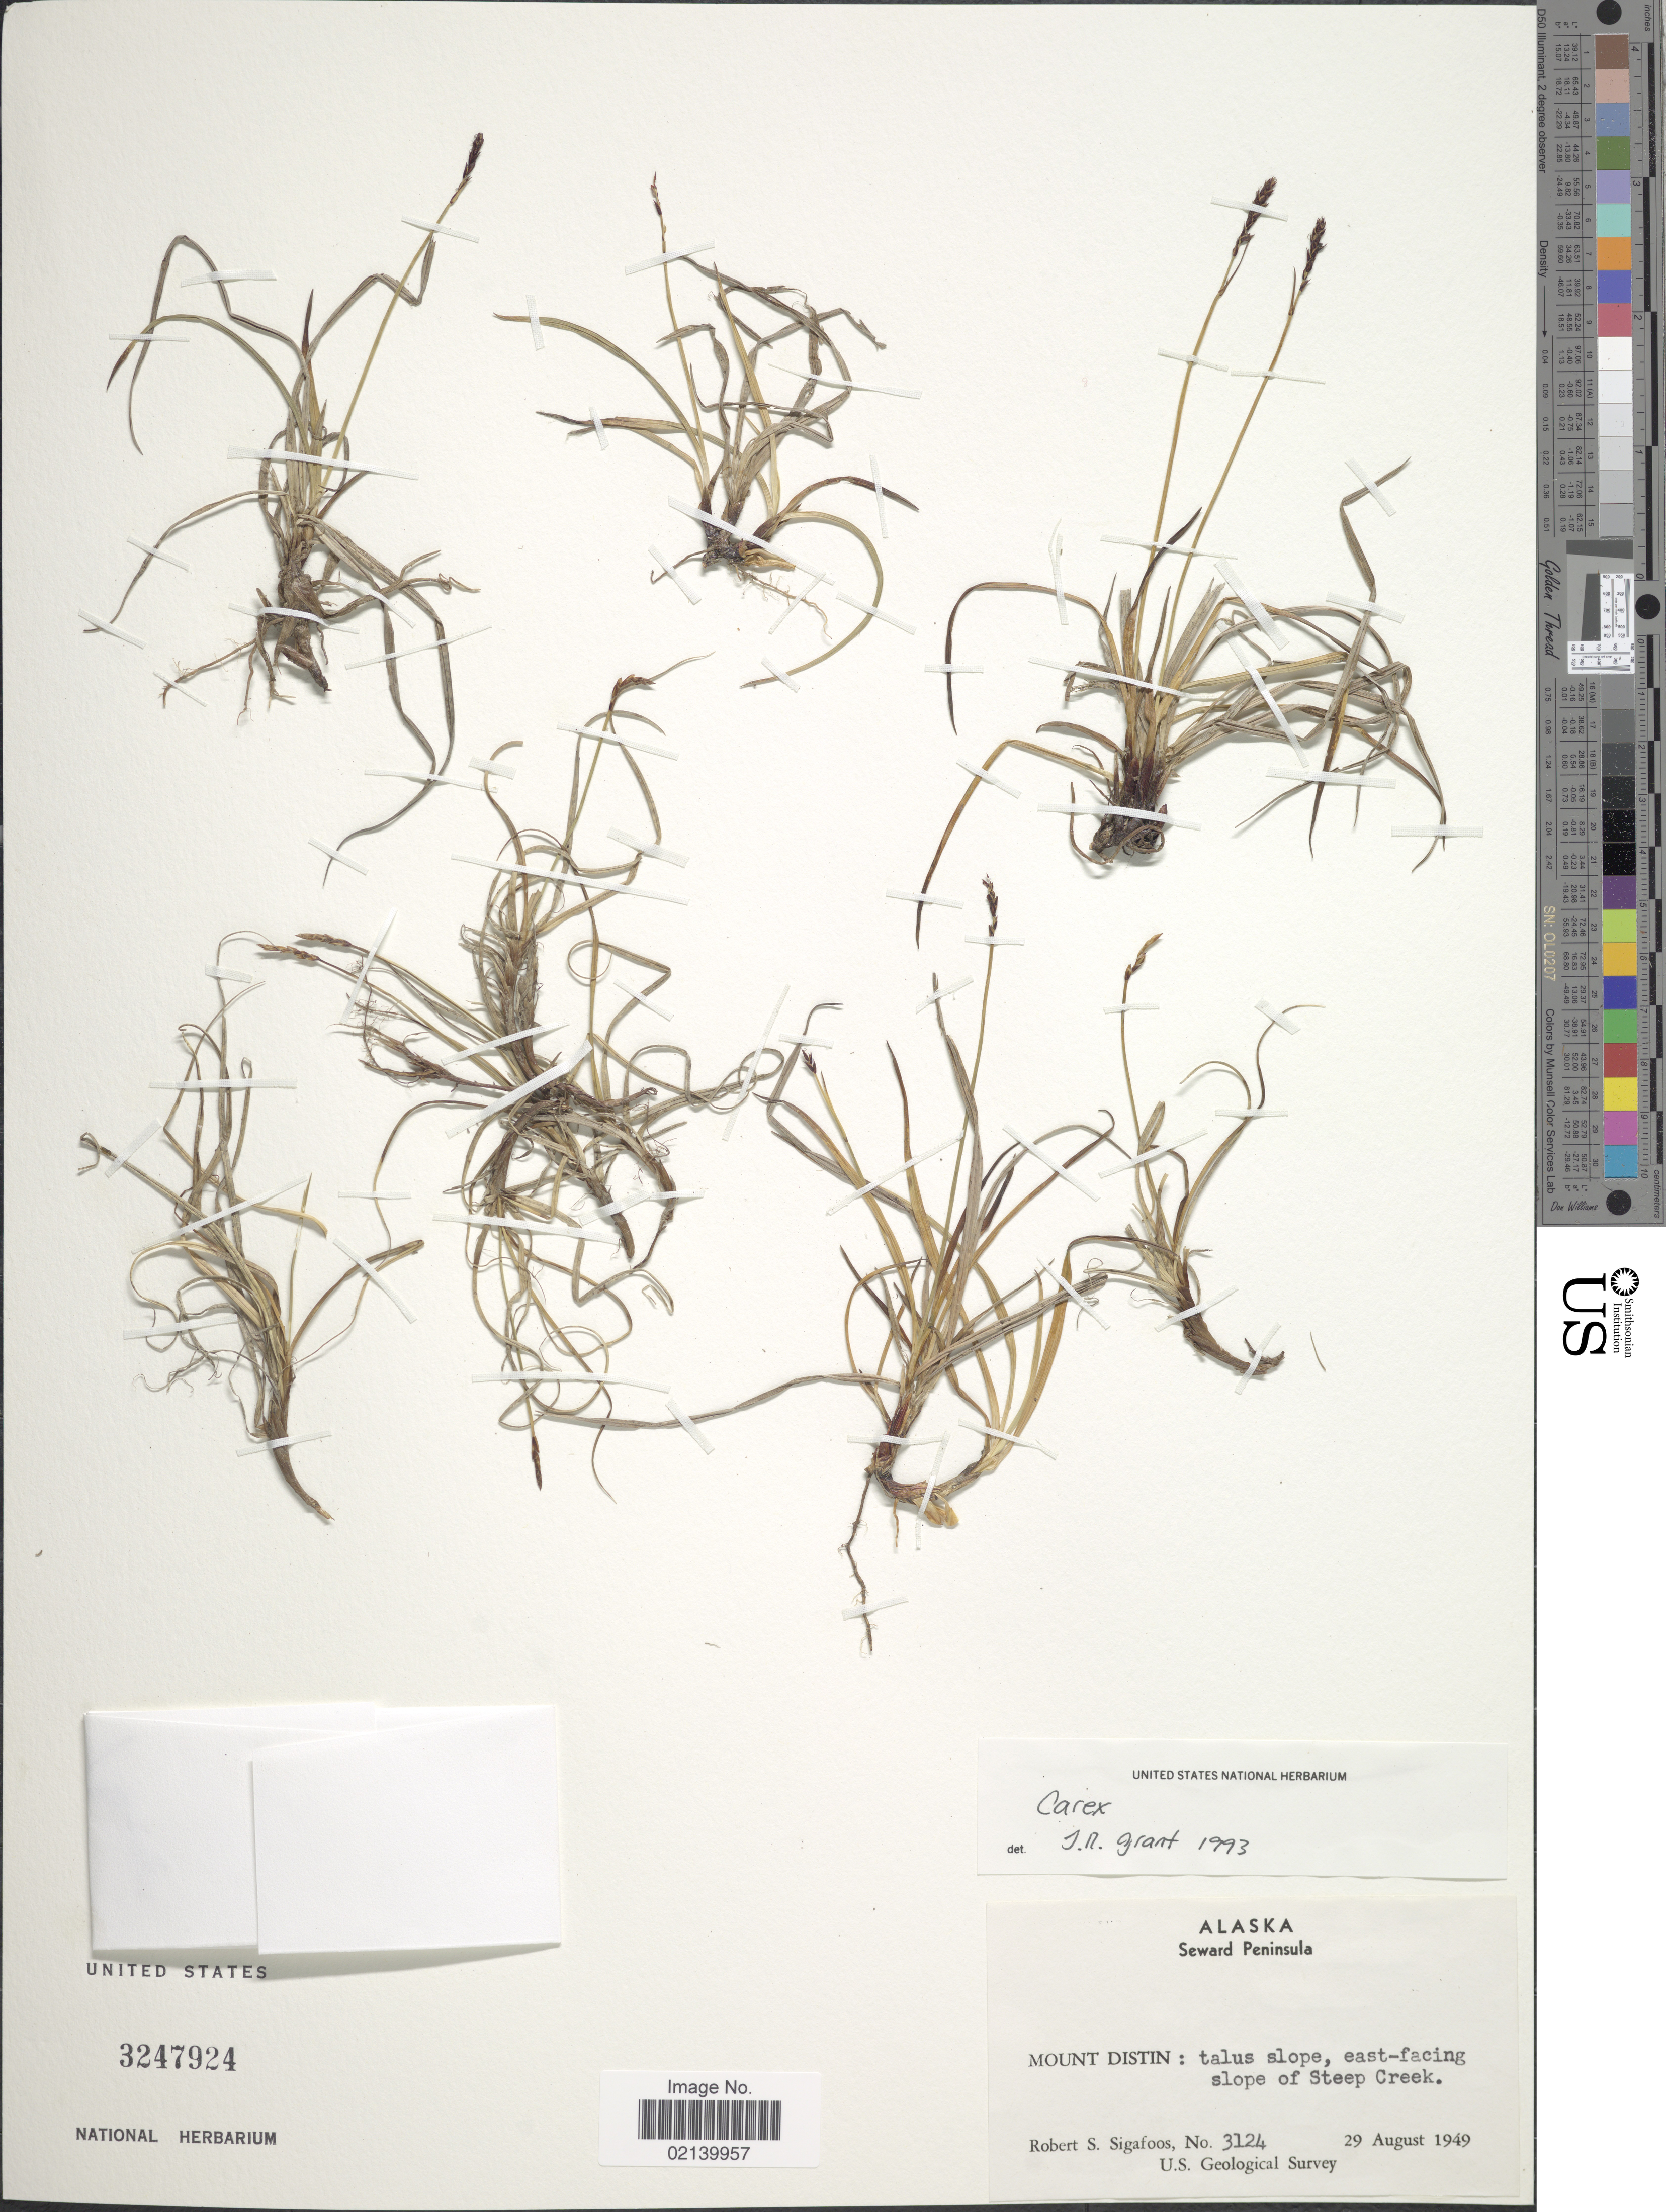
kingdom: Plantae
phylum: Tracheophyta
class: Liliopsida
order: Poales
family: Cyperaceae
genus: Carex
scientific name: Carex sp.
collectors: R. Sigafoos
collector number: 3124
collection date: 1949-08-29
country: United States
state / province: Alaska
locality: Seward Peninsula, Mount Distin: talus slope, east-facing slope of Steep Creek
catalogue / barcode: US 3247924